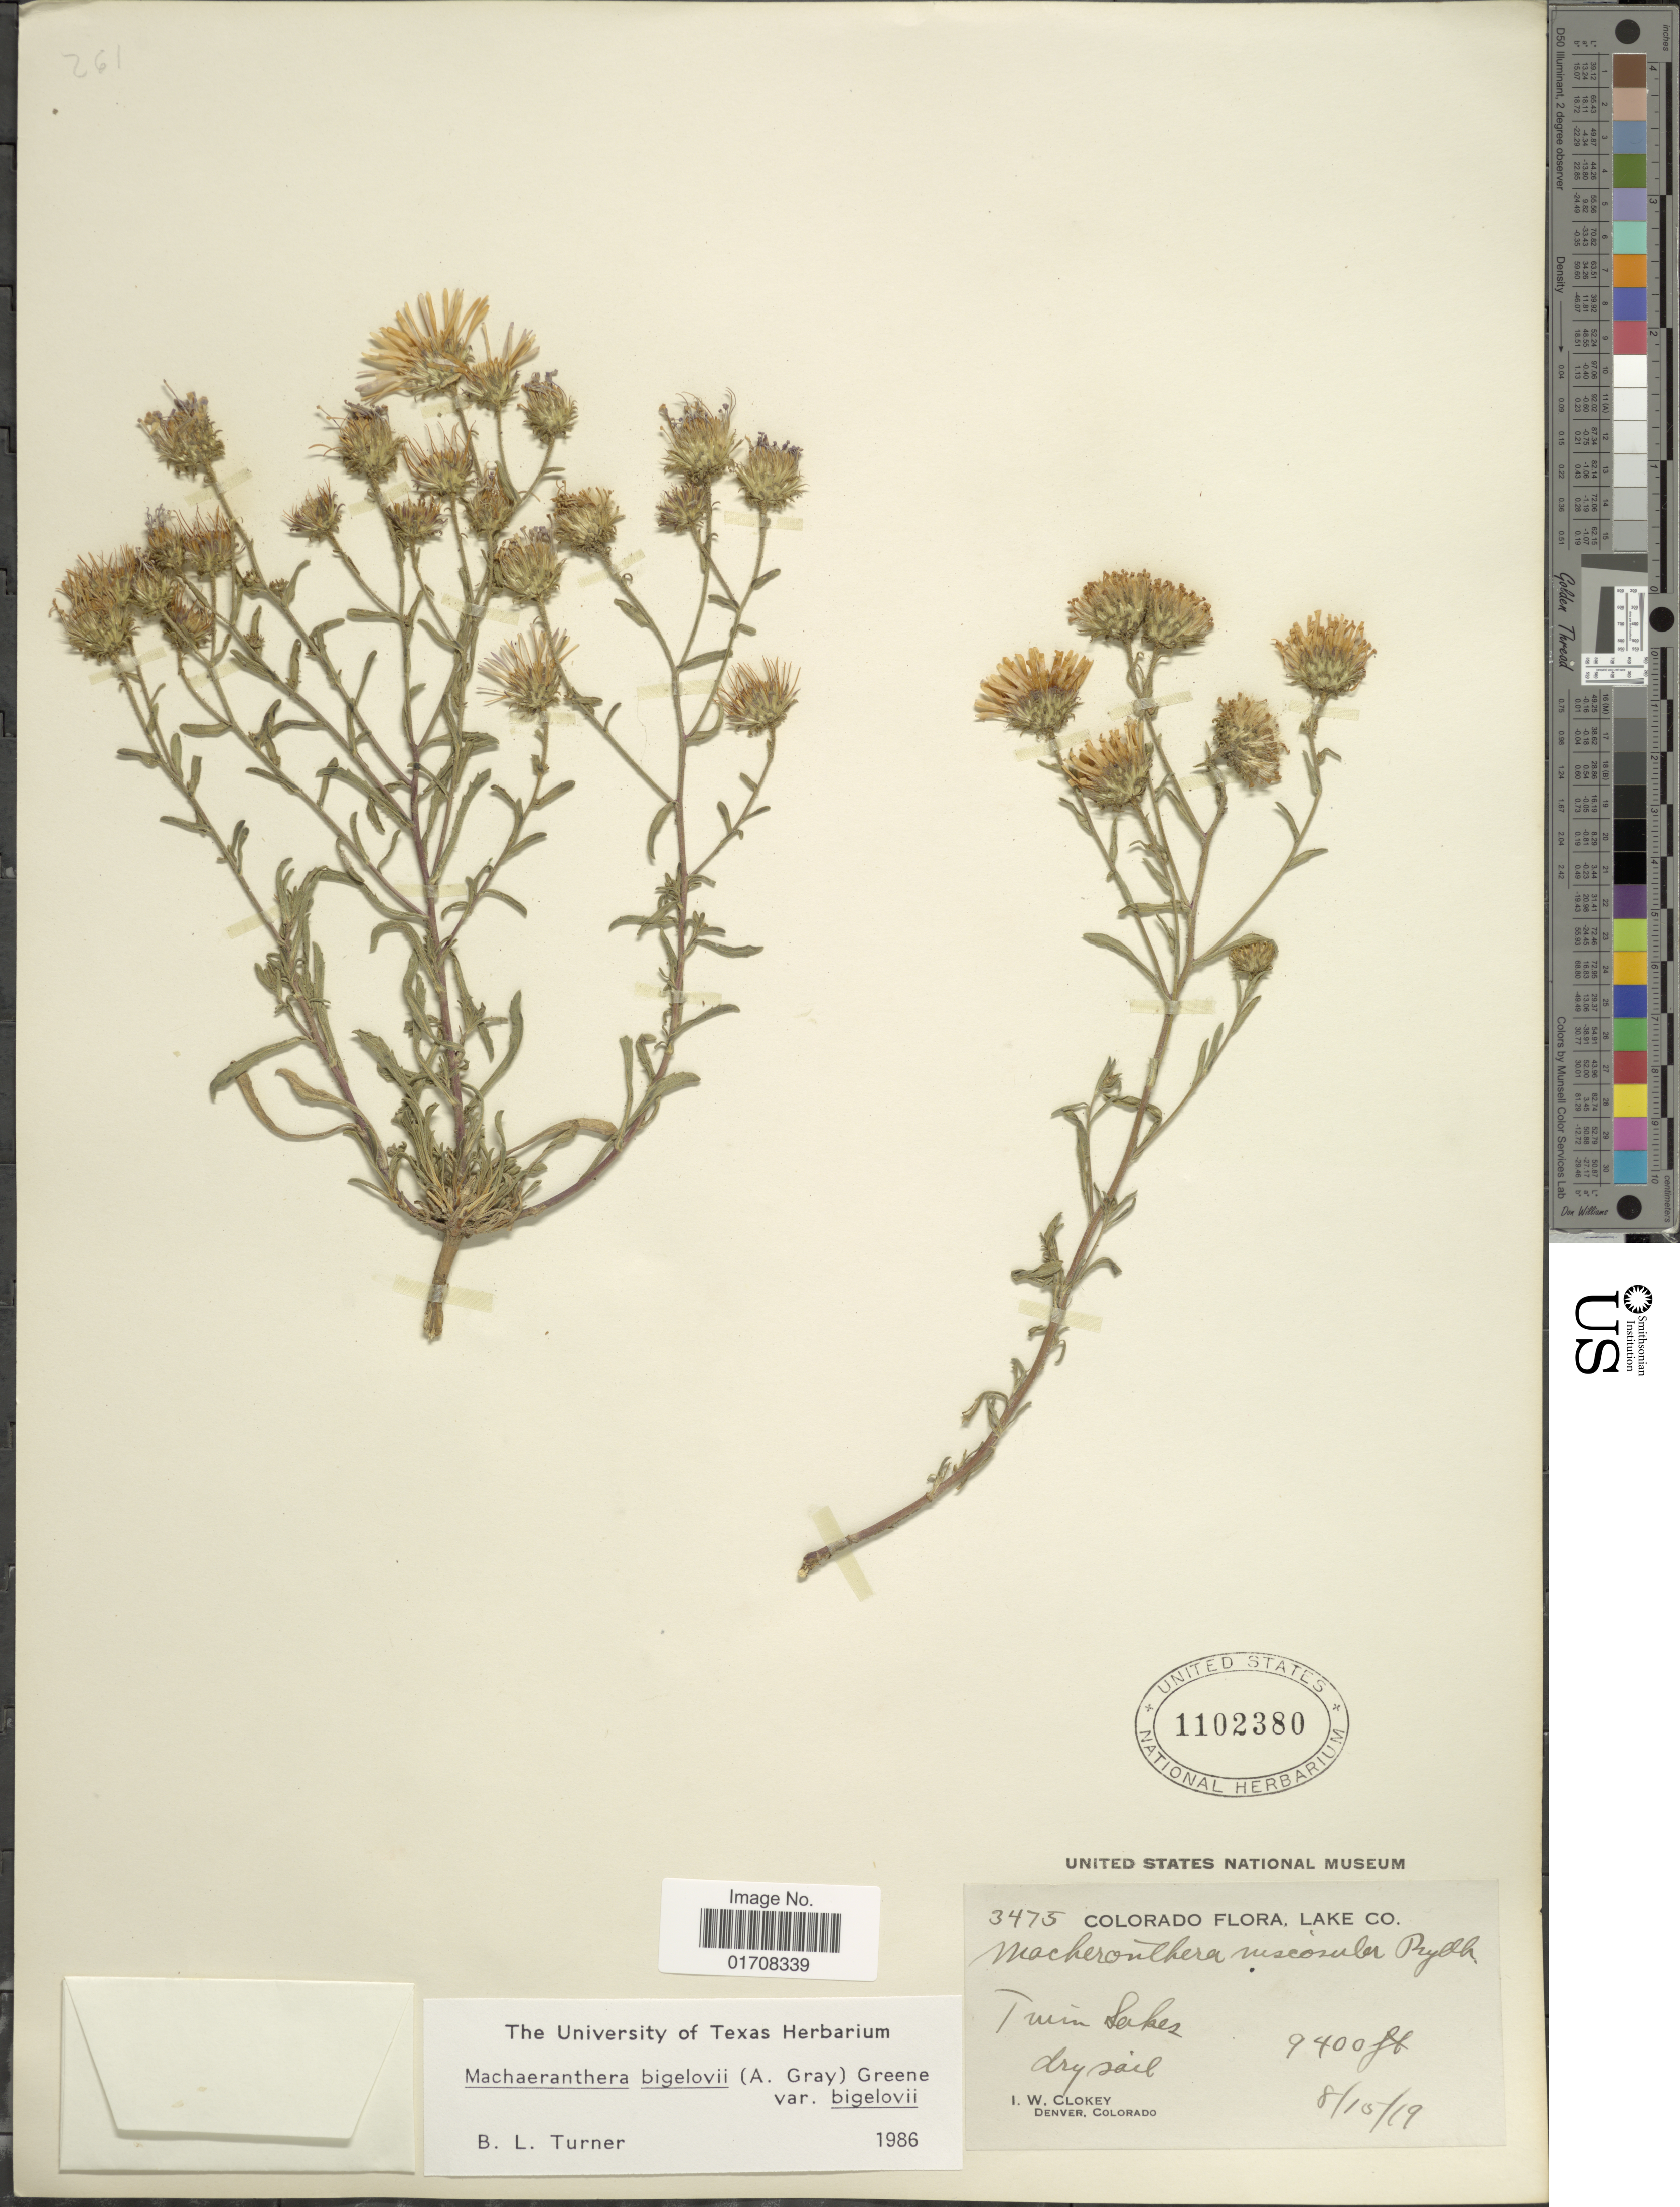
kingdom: Plantae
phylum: Tracheophyta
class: Magnoliopsida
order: Asterales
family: Asteraceae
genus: Machaeranthera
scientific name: Machaeranthera bigelovii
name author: (A. Gray) Greene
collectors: I. W. Clokey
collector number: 3475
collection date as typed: Transcribed d/m/y: 15/8/19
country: United States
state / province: Colorado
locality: Lake Co., Turin Lakes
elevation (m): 2865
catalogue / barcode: US 1102380